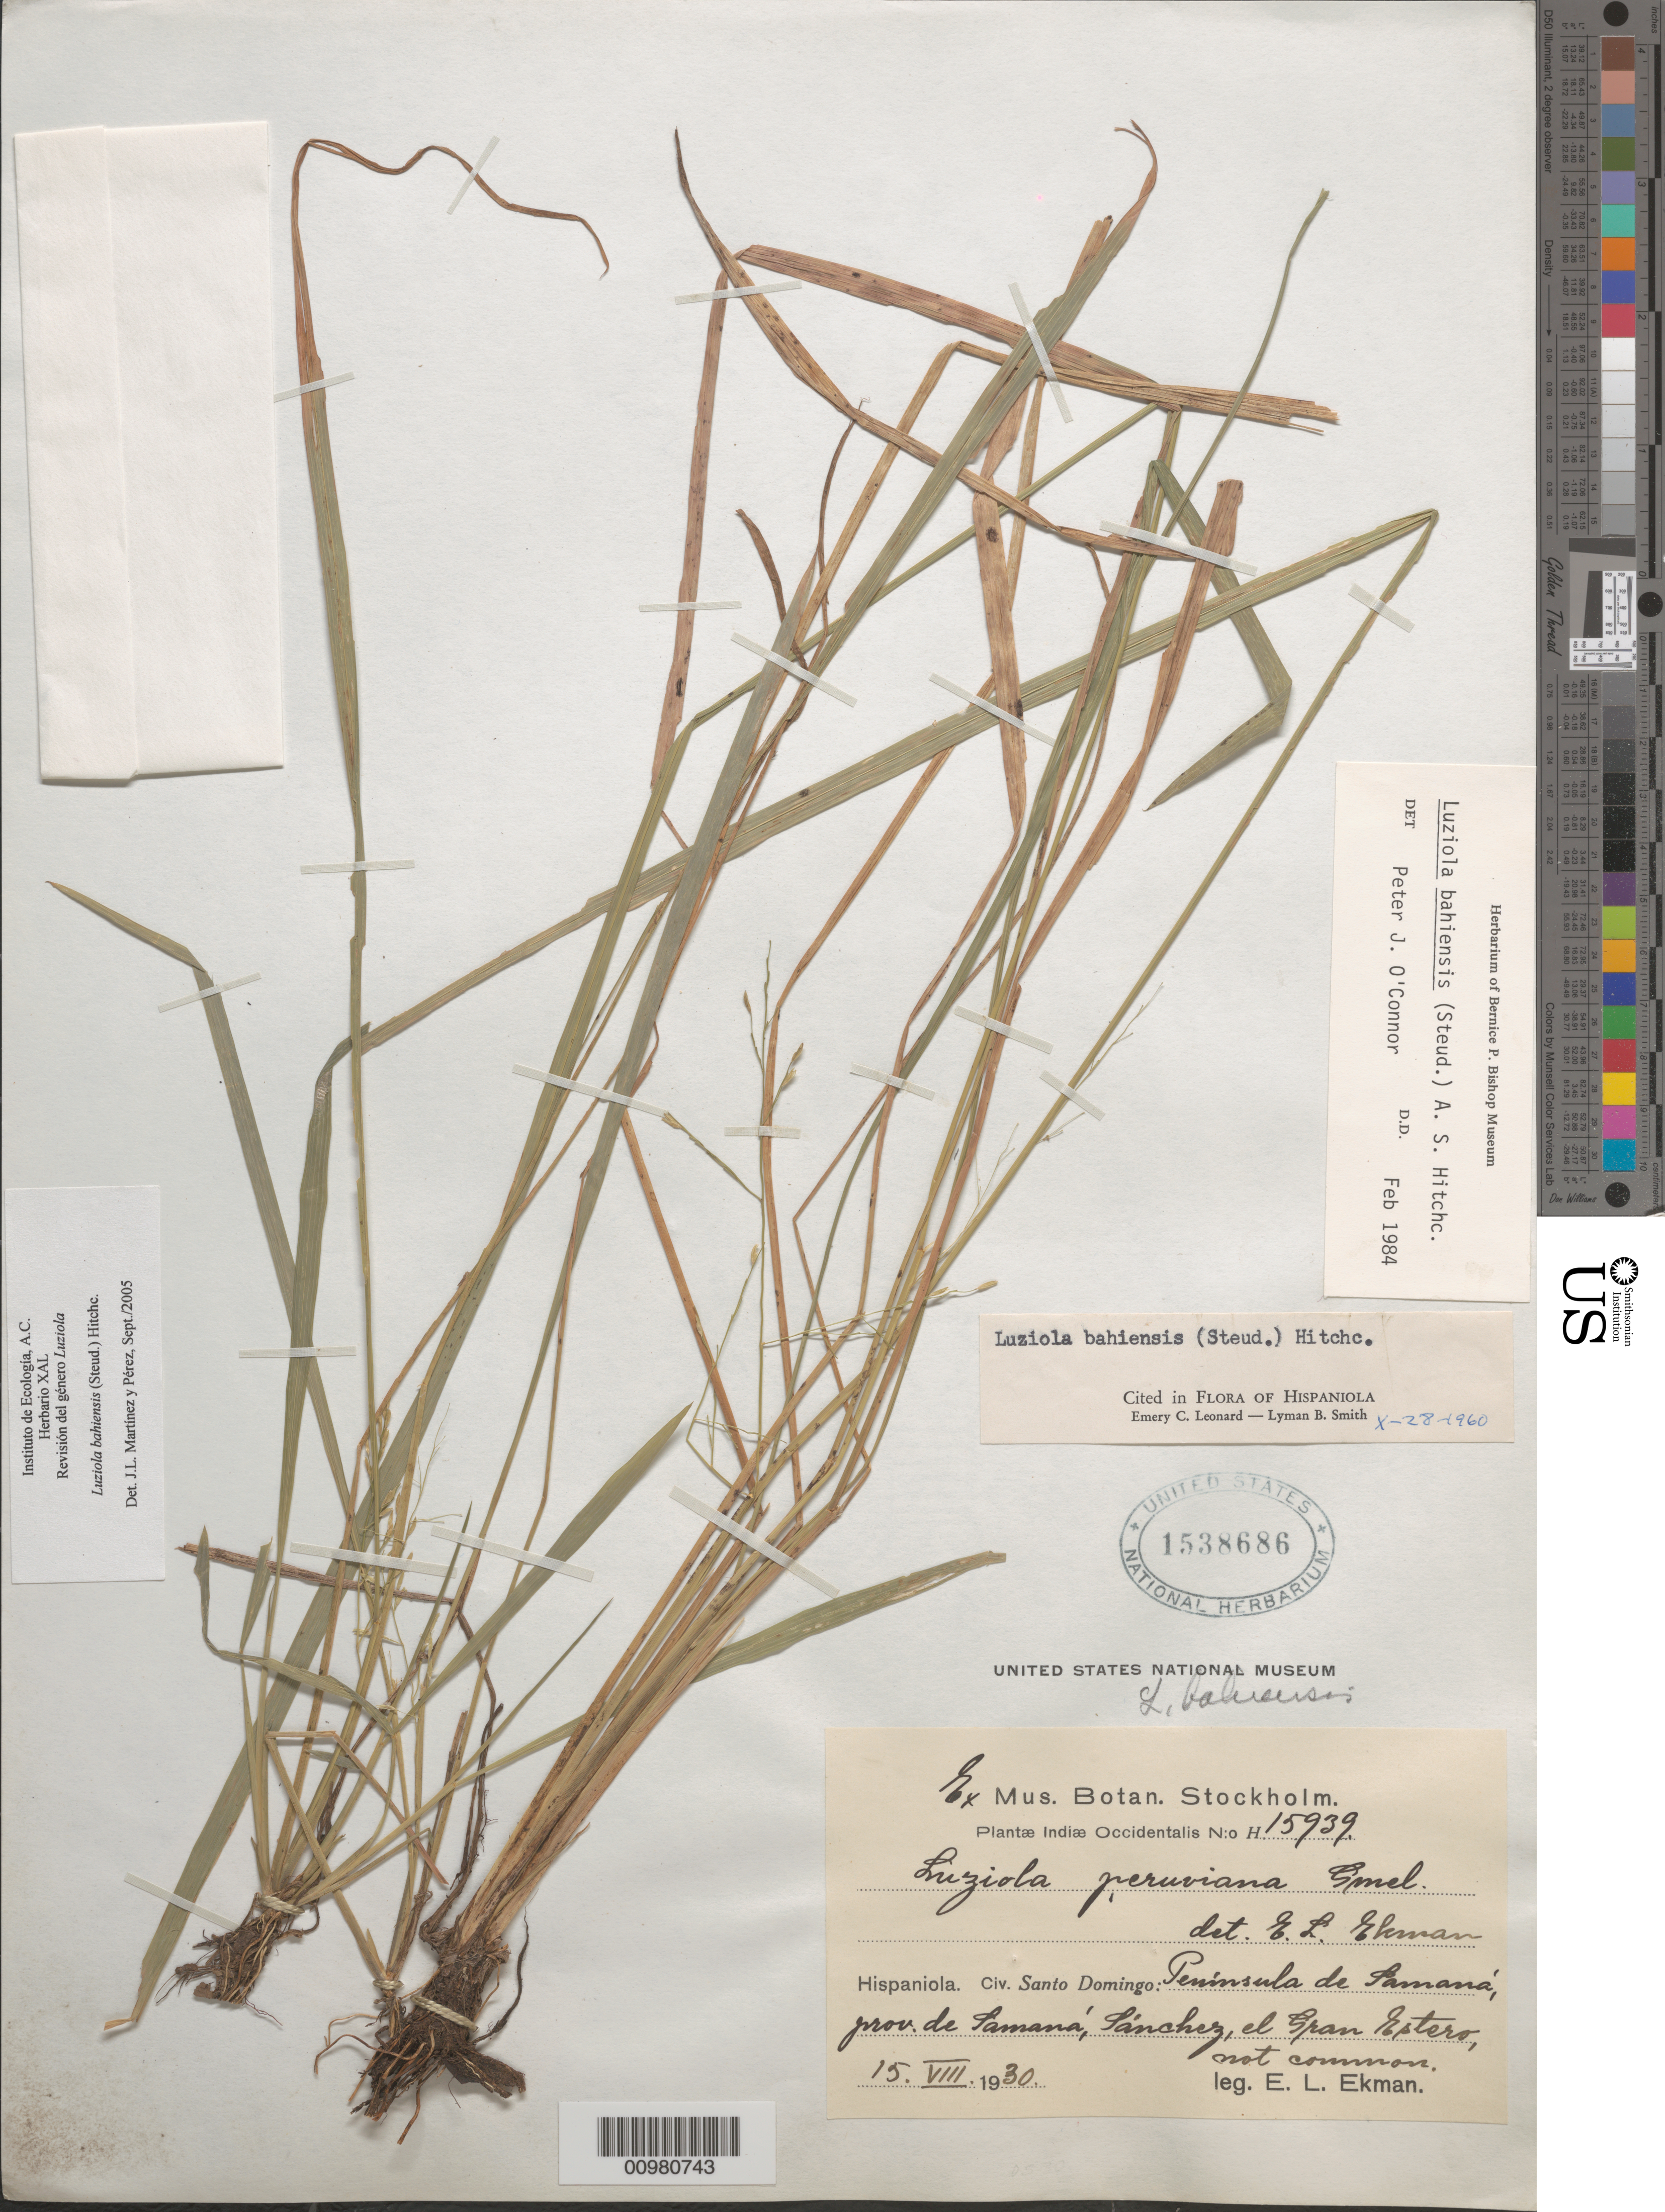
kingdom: Plantae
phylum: Tracheophyta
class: Liliopsida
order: Poales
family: Poaceae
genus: Luziola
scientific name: Luziola bahiensis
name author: (Steud.) Hitchc.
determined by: Martinez Perez, J. L.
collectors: E. L. Ekman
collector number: H 15939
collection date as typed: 15 Aug 1930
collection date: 1930-08-15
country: Dominican Republic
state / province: Samaná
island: Hispaniola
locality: Peninsula de Samaná, Sánchez, el Gran Estero.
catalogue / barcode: US 1538686